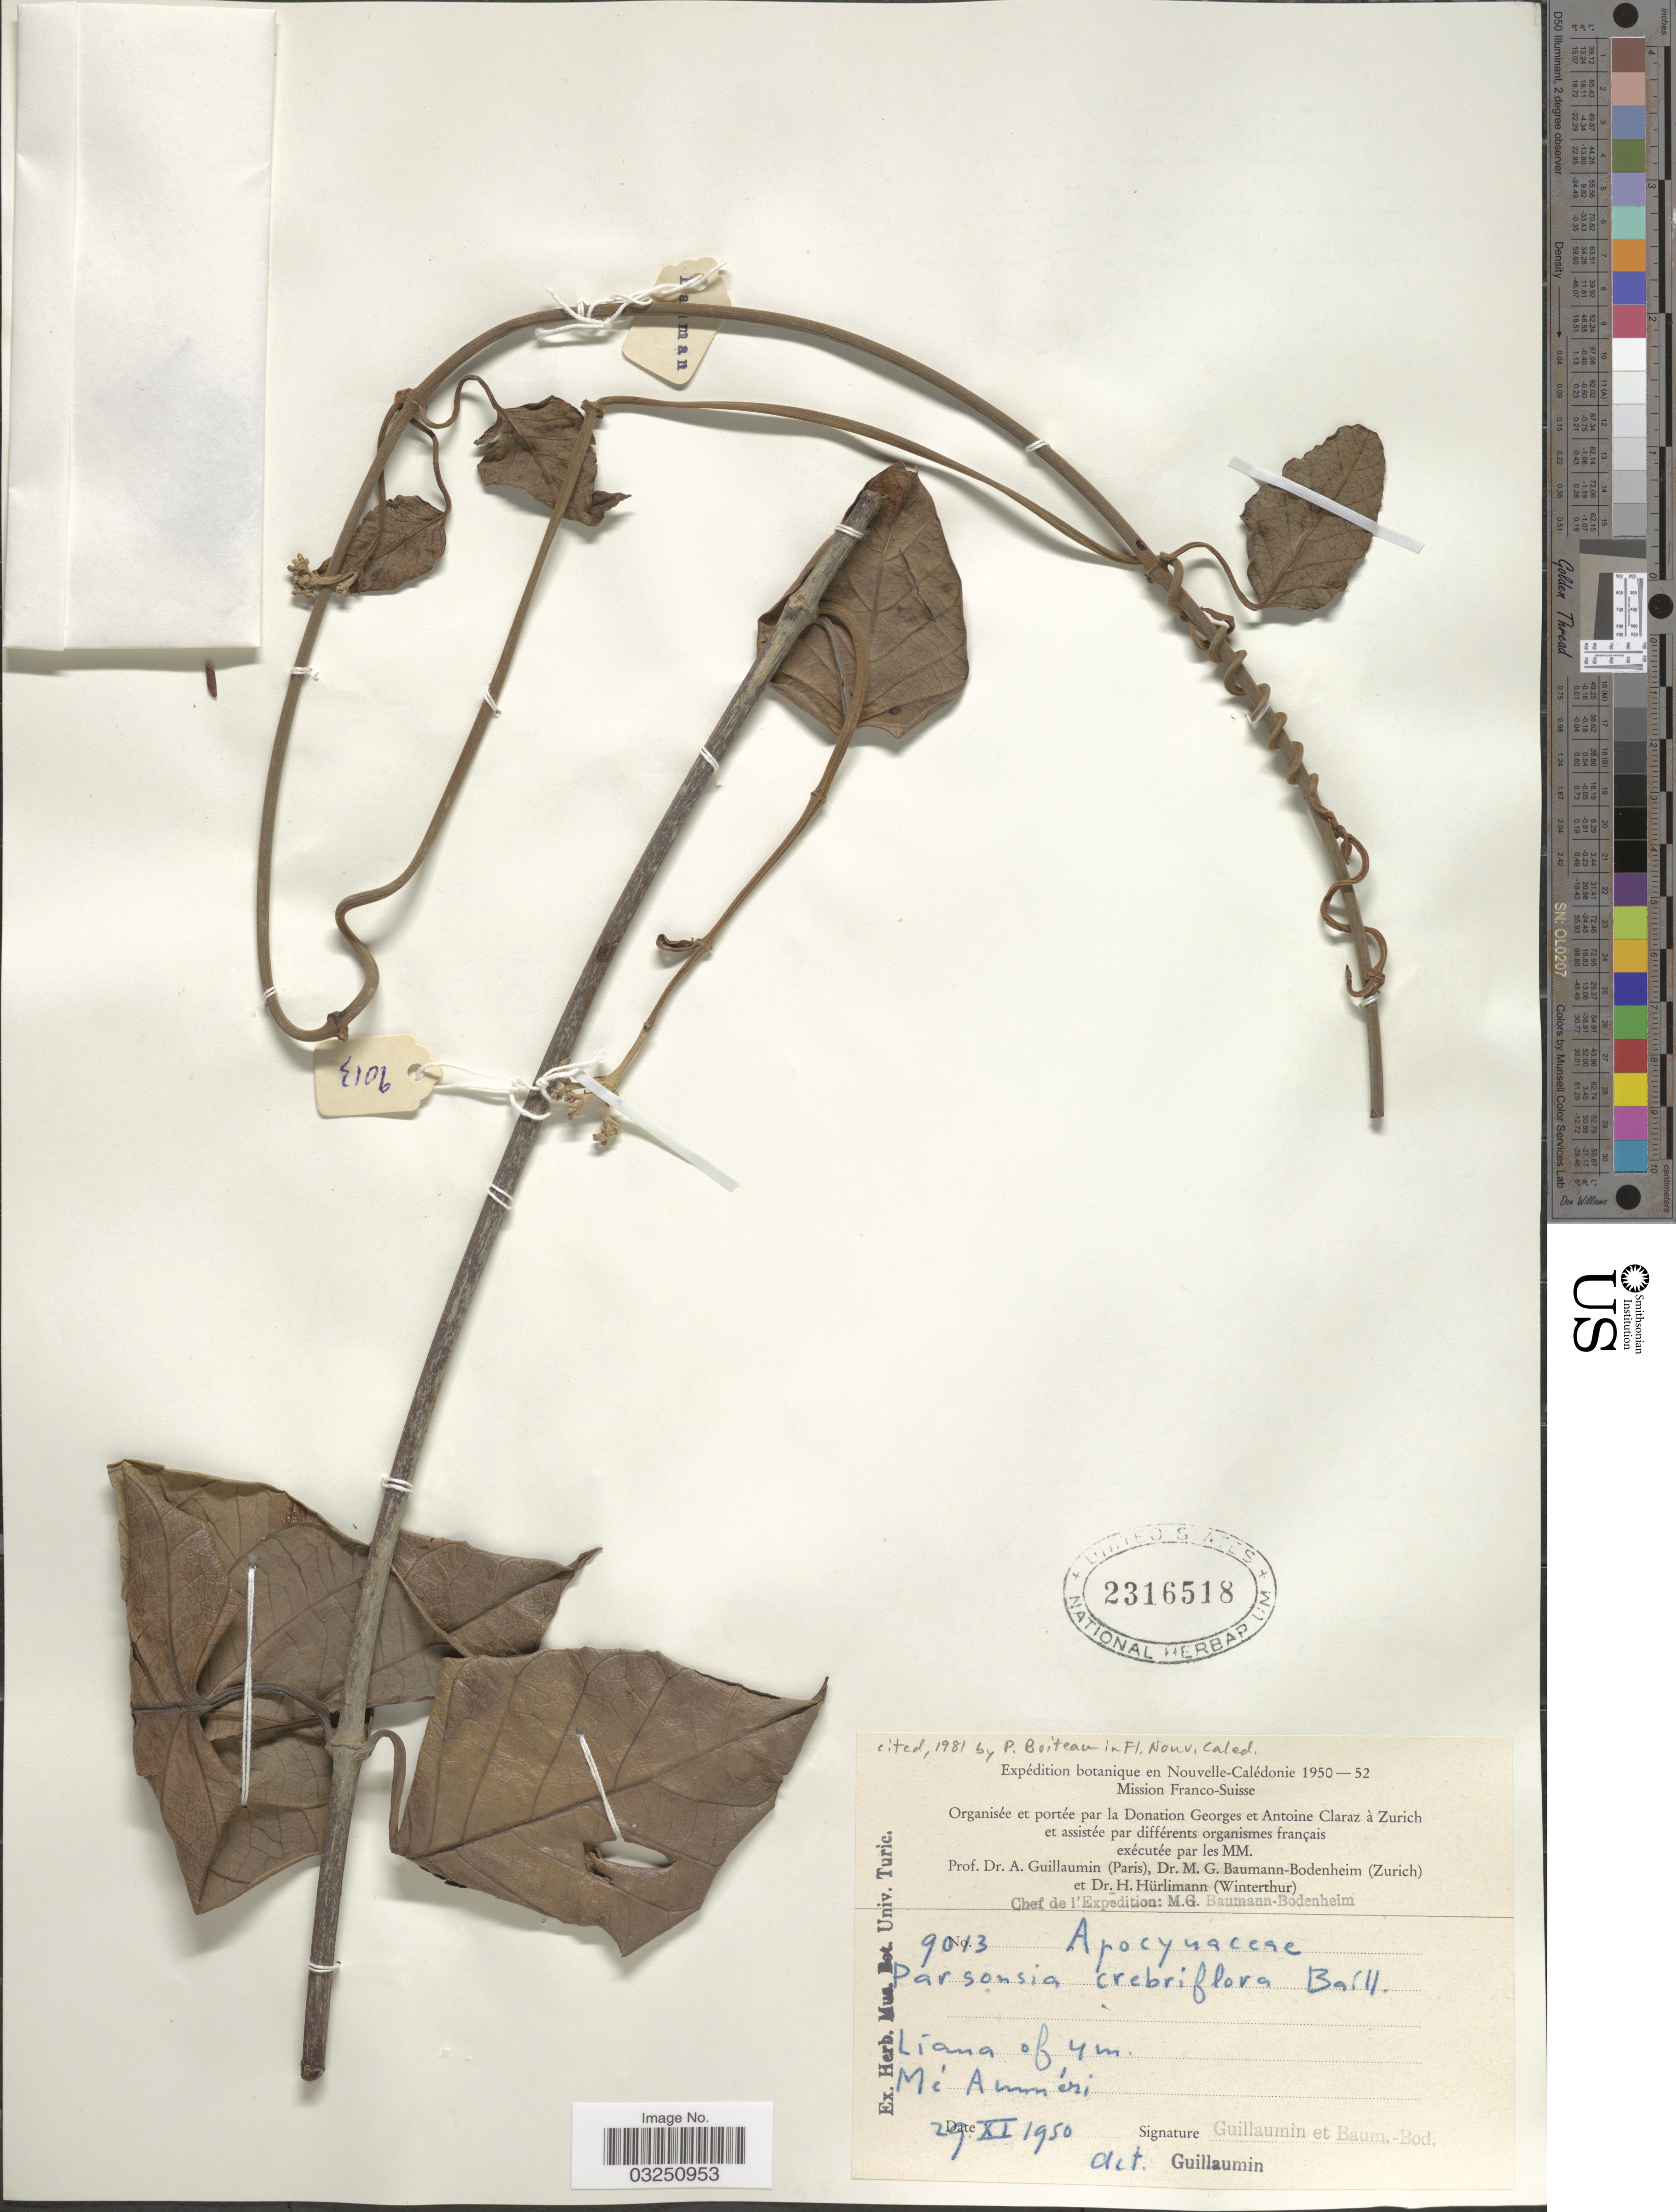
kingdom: Plantae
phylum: Tracheophyta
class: Magnoliopsida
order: Myrtales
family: Lythraceae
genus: Parsonsia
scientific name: Parsonsia crebriflora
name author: Baill.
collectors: A. Guillaumin & M. G. Baumann-Bodenheim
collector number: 9013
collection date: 1950-11-29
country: New Caledonia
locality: Nouvelle-Calédonie. Mé Amméri.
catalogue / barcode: US 2316518